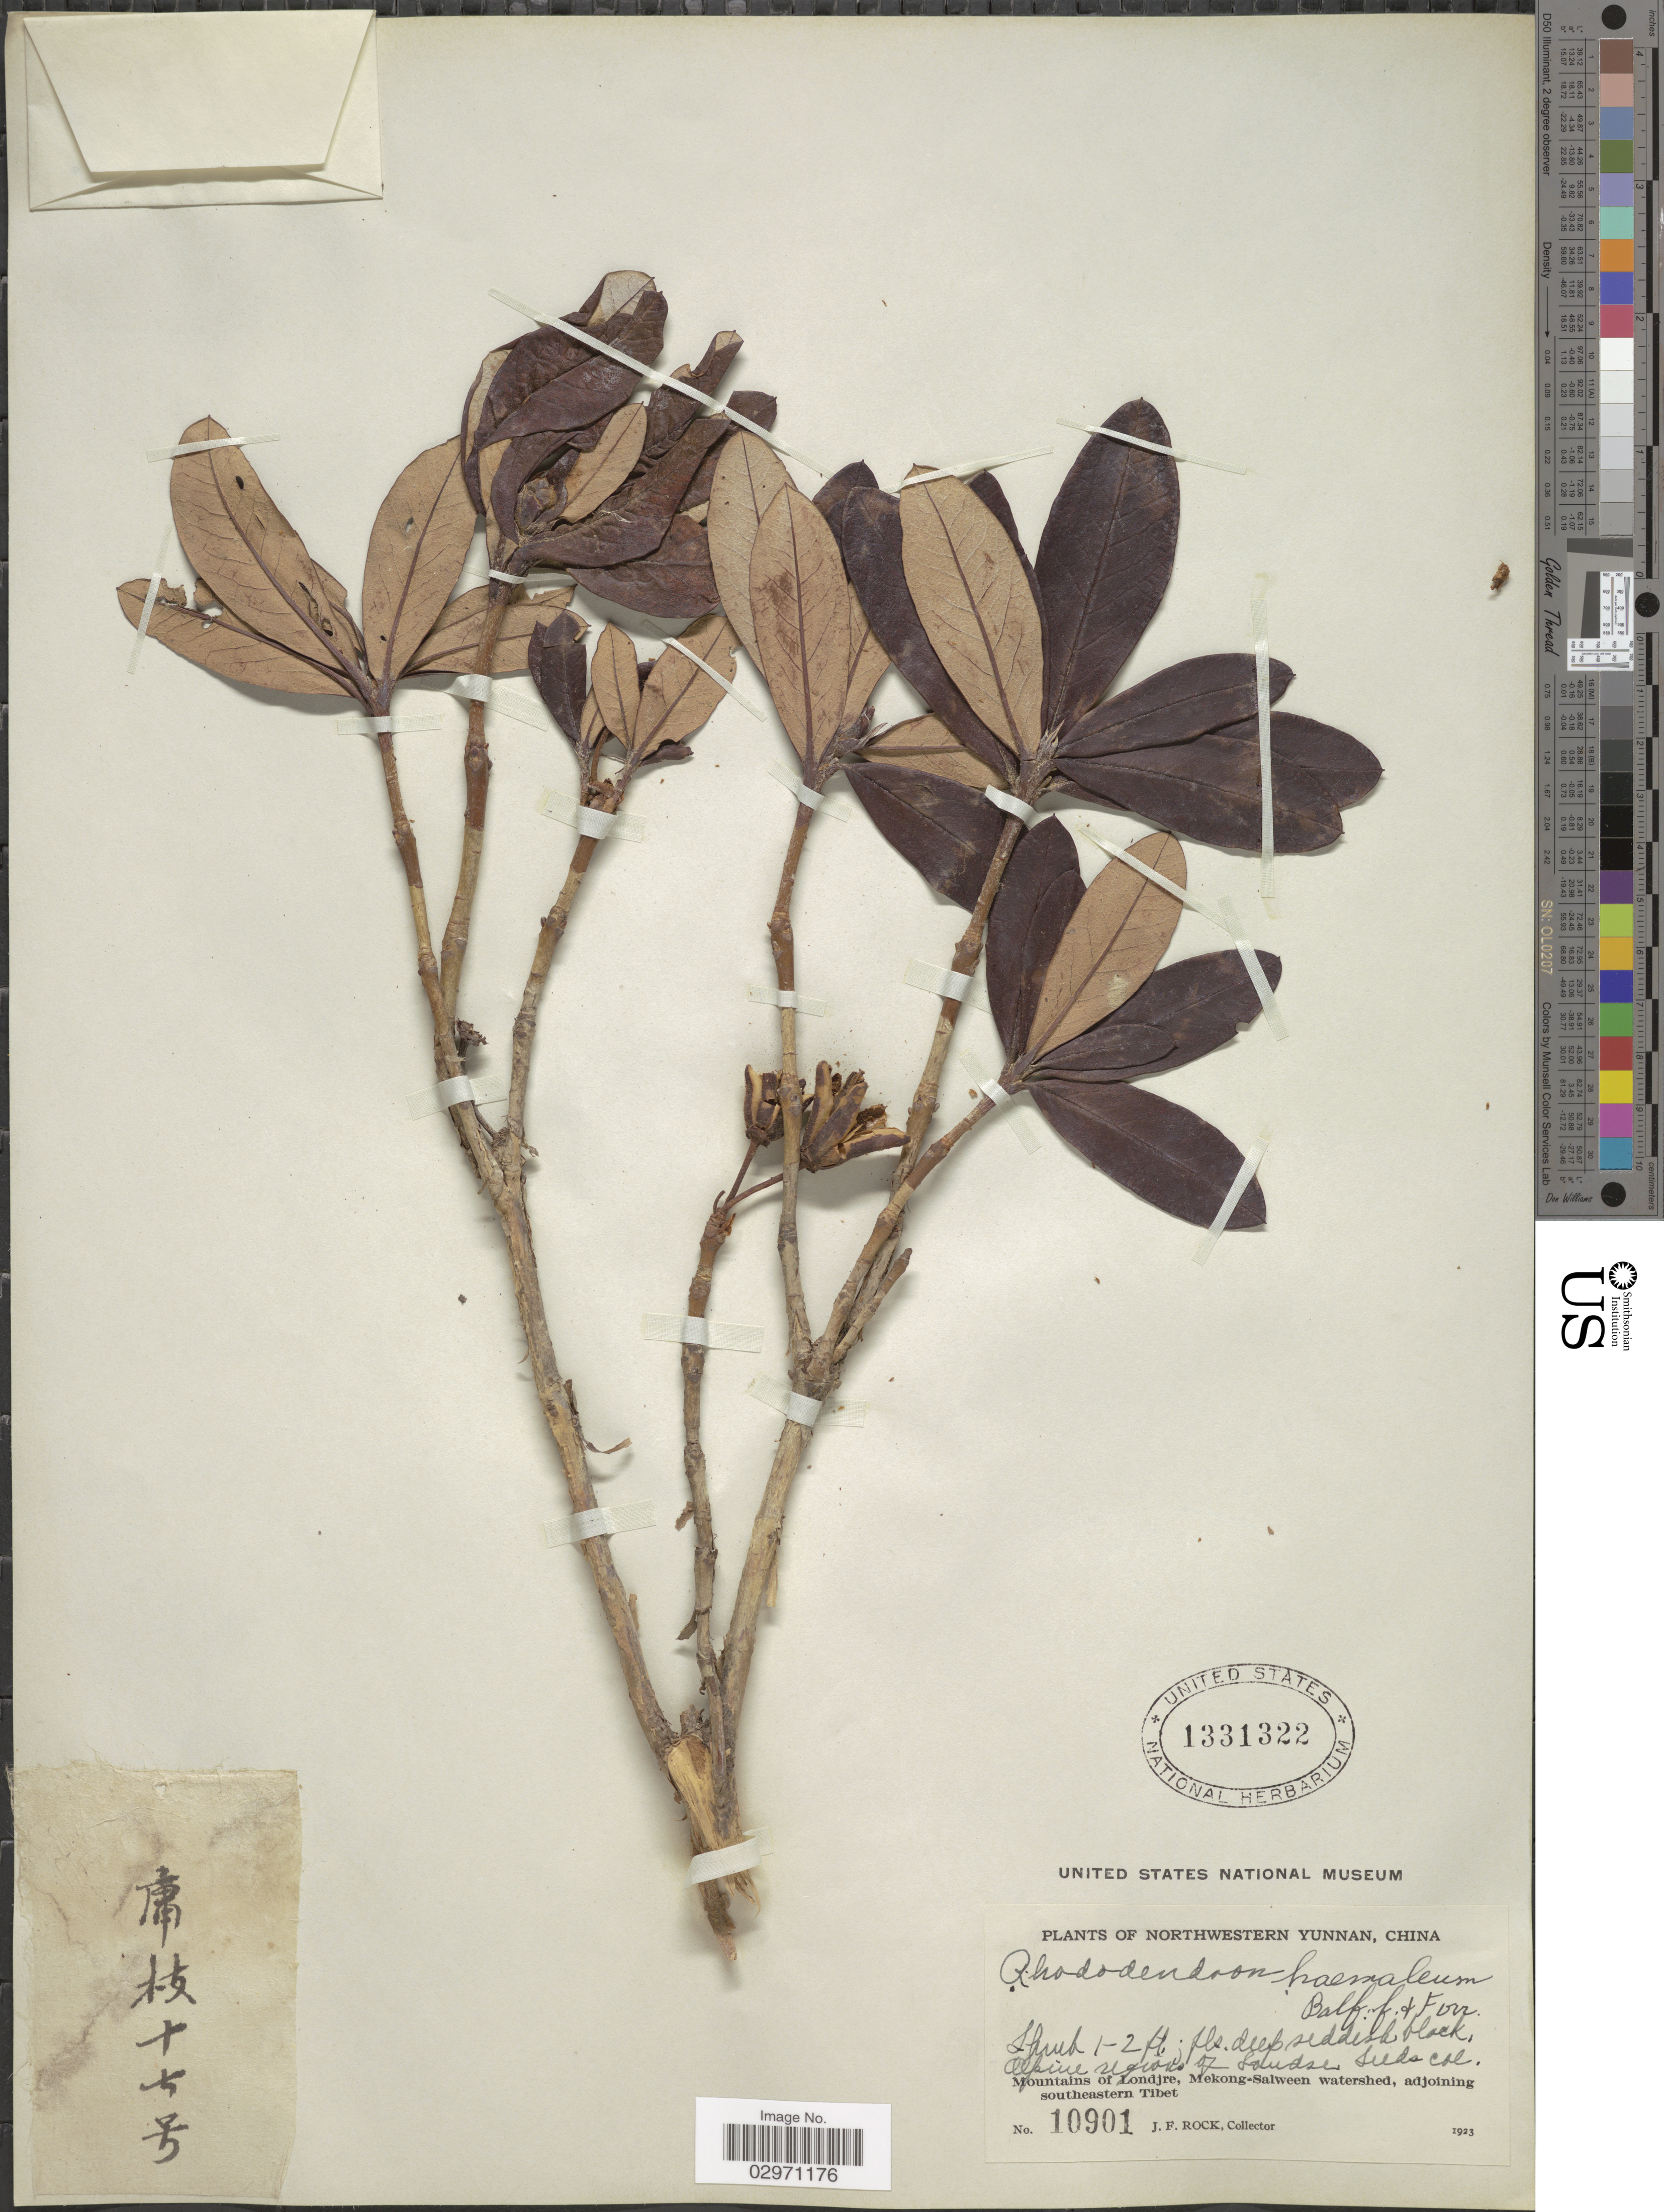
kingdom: Plantae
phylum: Tracheophyta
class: Magnoliopsida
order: Ericales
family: Ericaceae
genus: Rhododendron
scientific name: Rhododendron haemaleum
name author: Balf. f. & Forrest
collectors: J. Rock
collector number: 10901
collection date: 1923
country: China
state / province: Yunnan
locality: Northwestern Yunnan. Alpine regions of Londre. Mountains of Londjre, Mekong-Salween watershed, adjoining southeastern Tibet.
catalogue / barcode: US 1331322